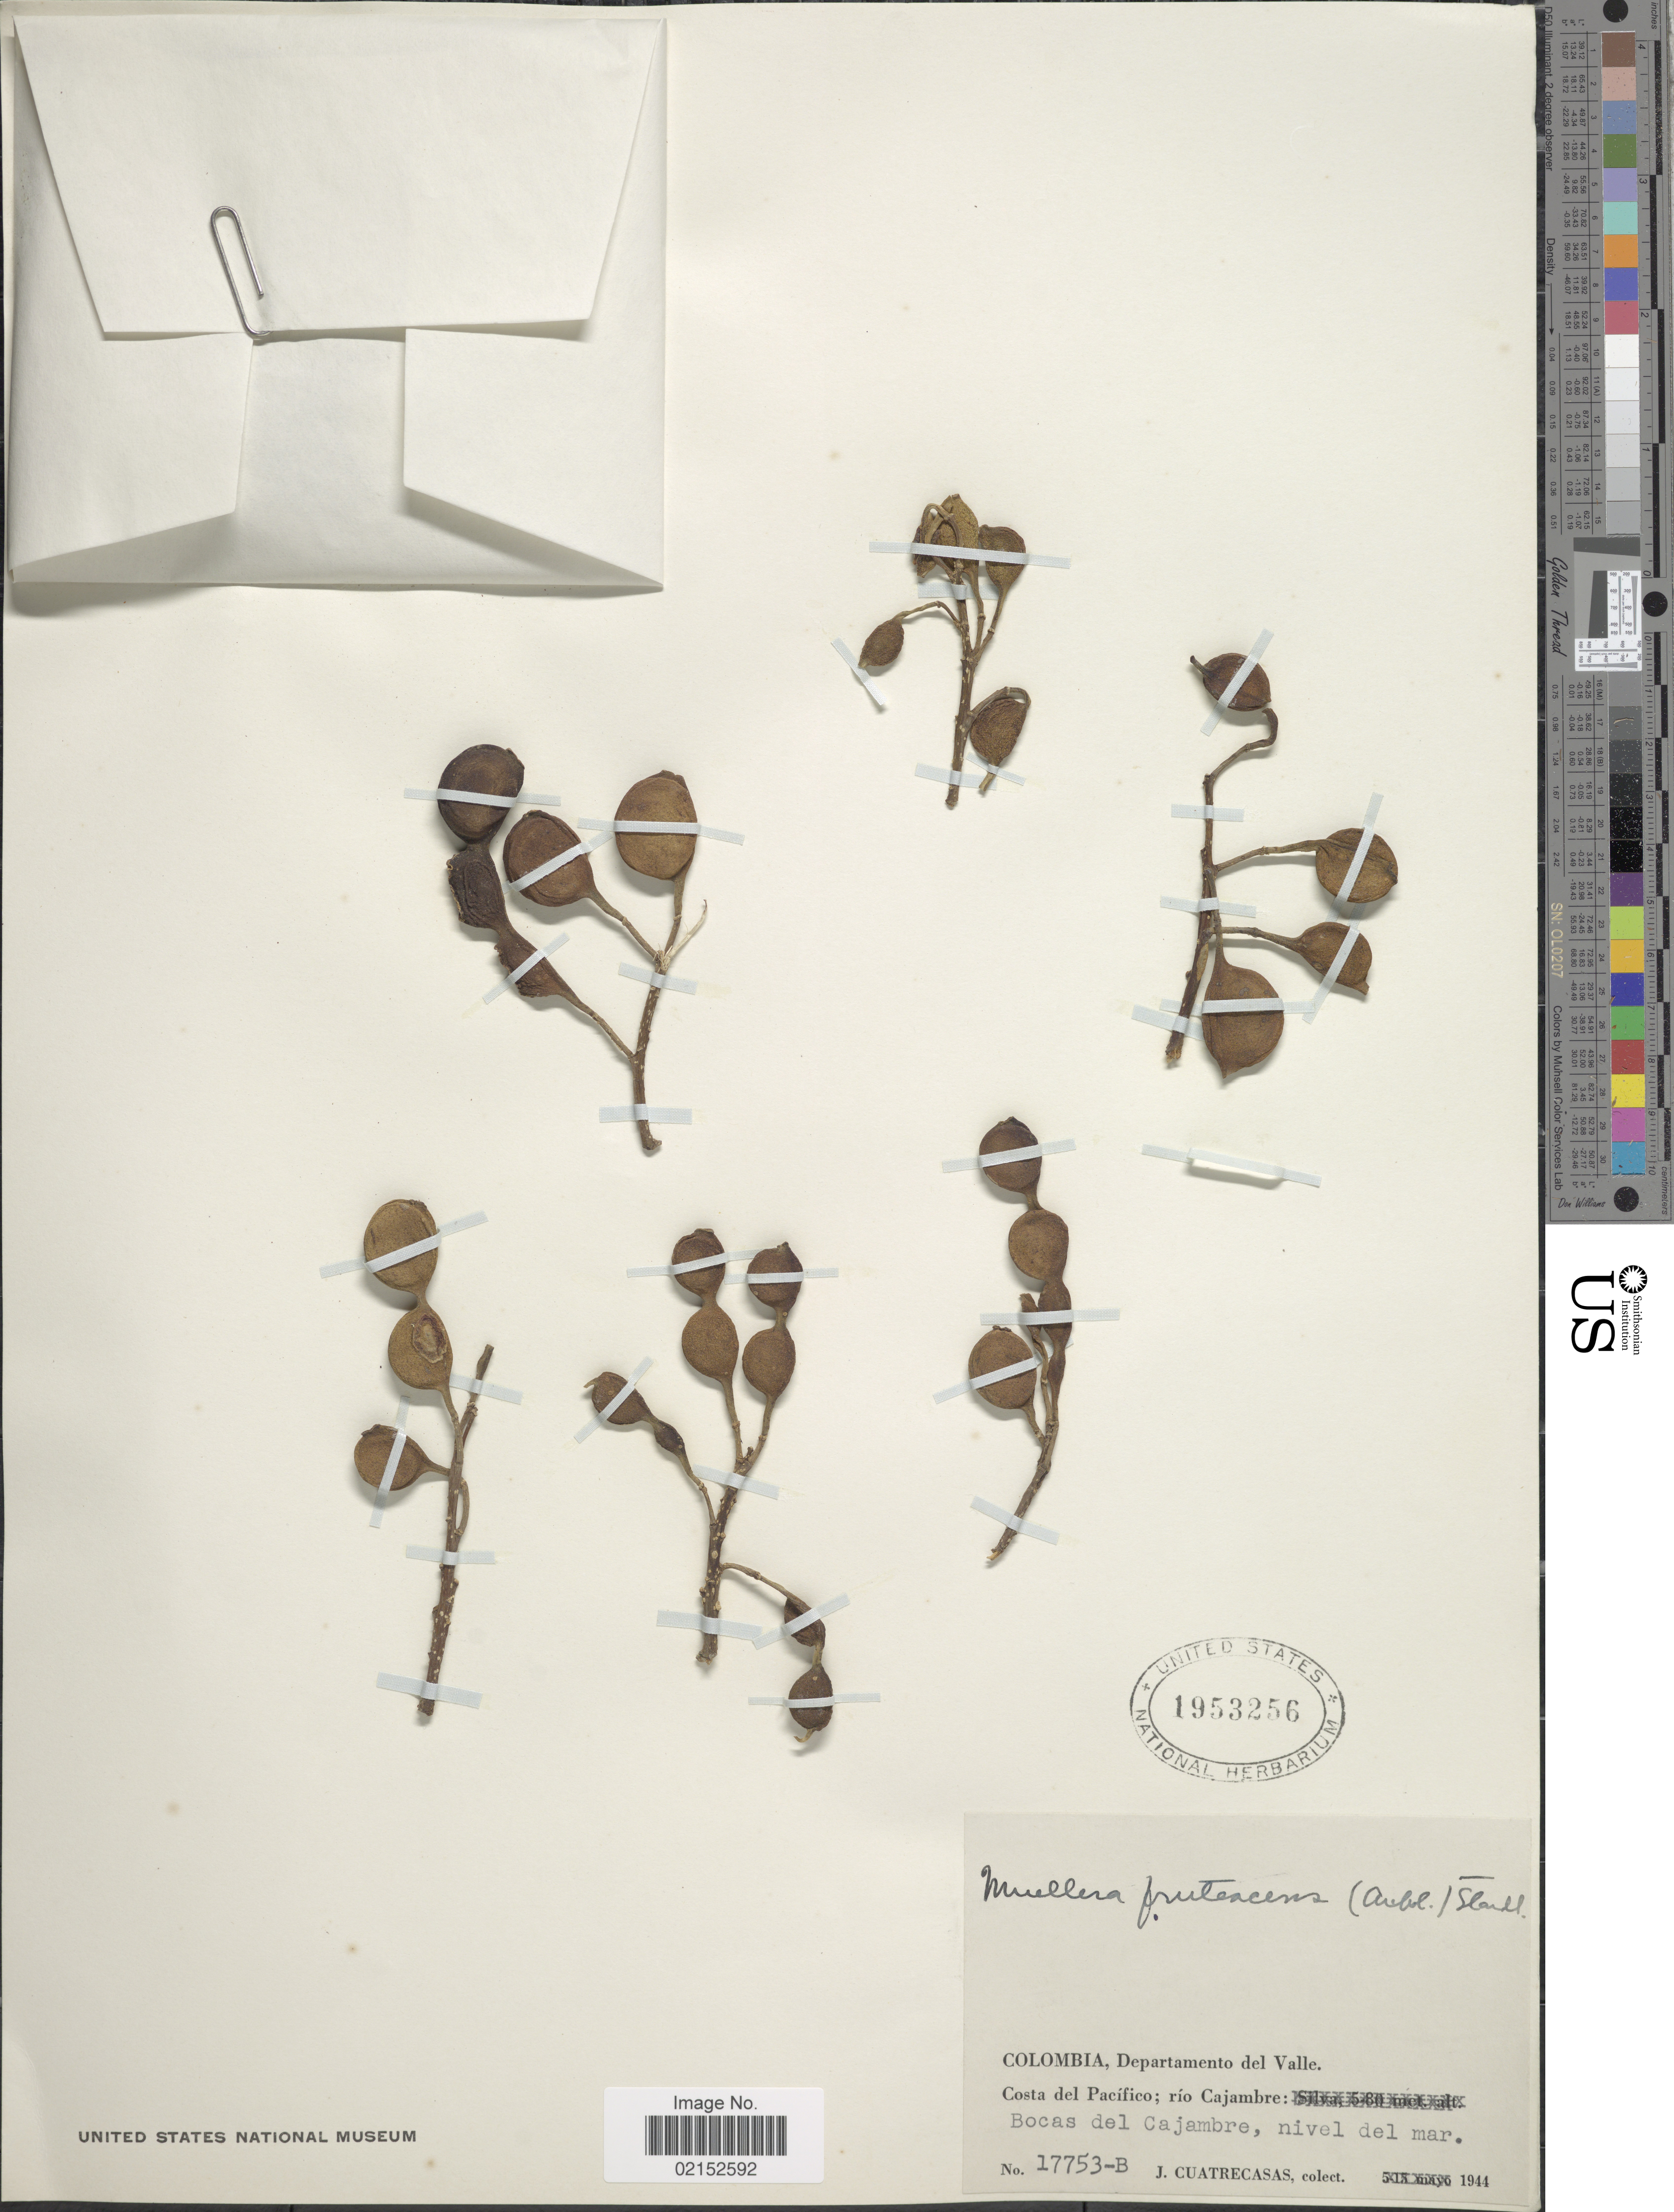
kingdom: Plantae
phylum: Tracheophyta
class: Magnoliopsida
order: Fabales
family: Fabaceae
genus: Muellera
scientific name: Muellera frutescens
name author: (Aubl.) Standl.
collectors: J. Cuatrecasas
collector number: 17753-B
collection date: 1944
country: Colombia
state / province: Valle del Cauca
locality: Departamento del Valle. Costa del Pacifico; rio Cajambre. Bocas del Cajambre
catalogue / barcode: US 1953256